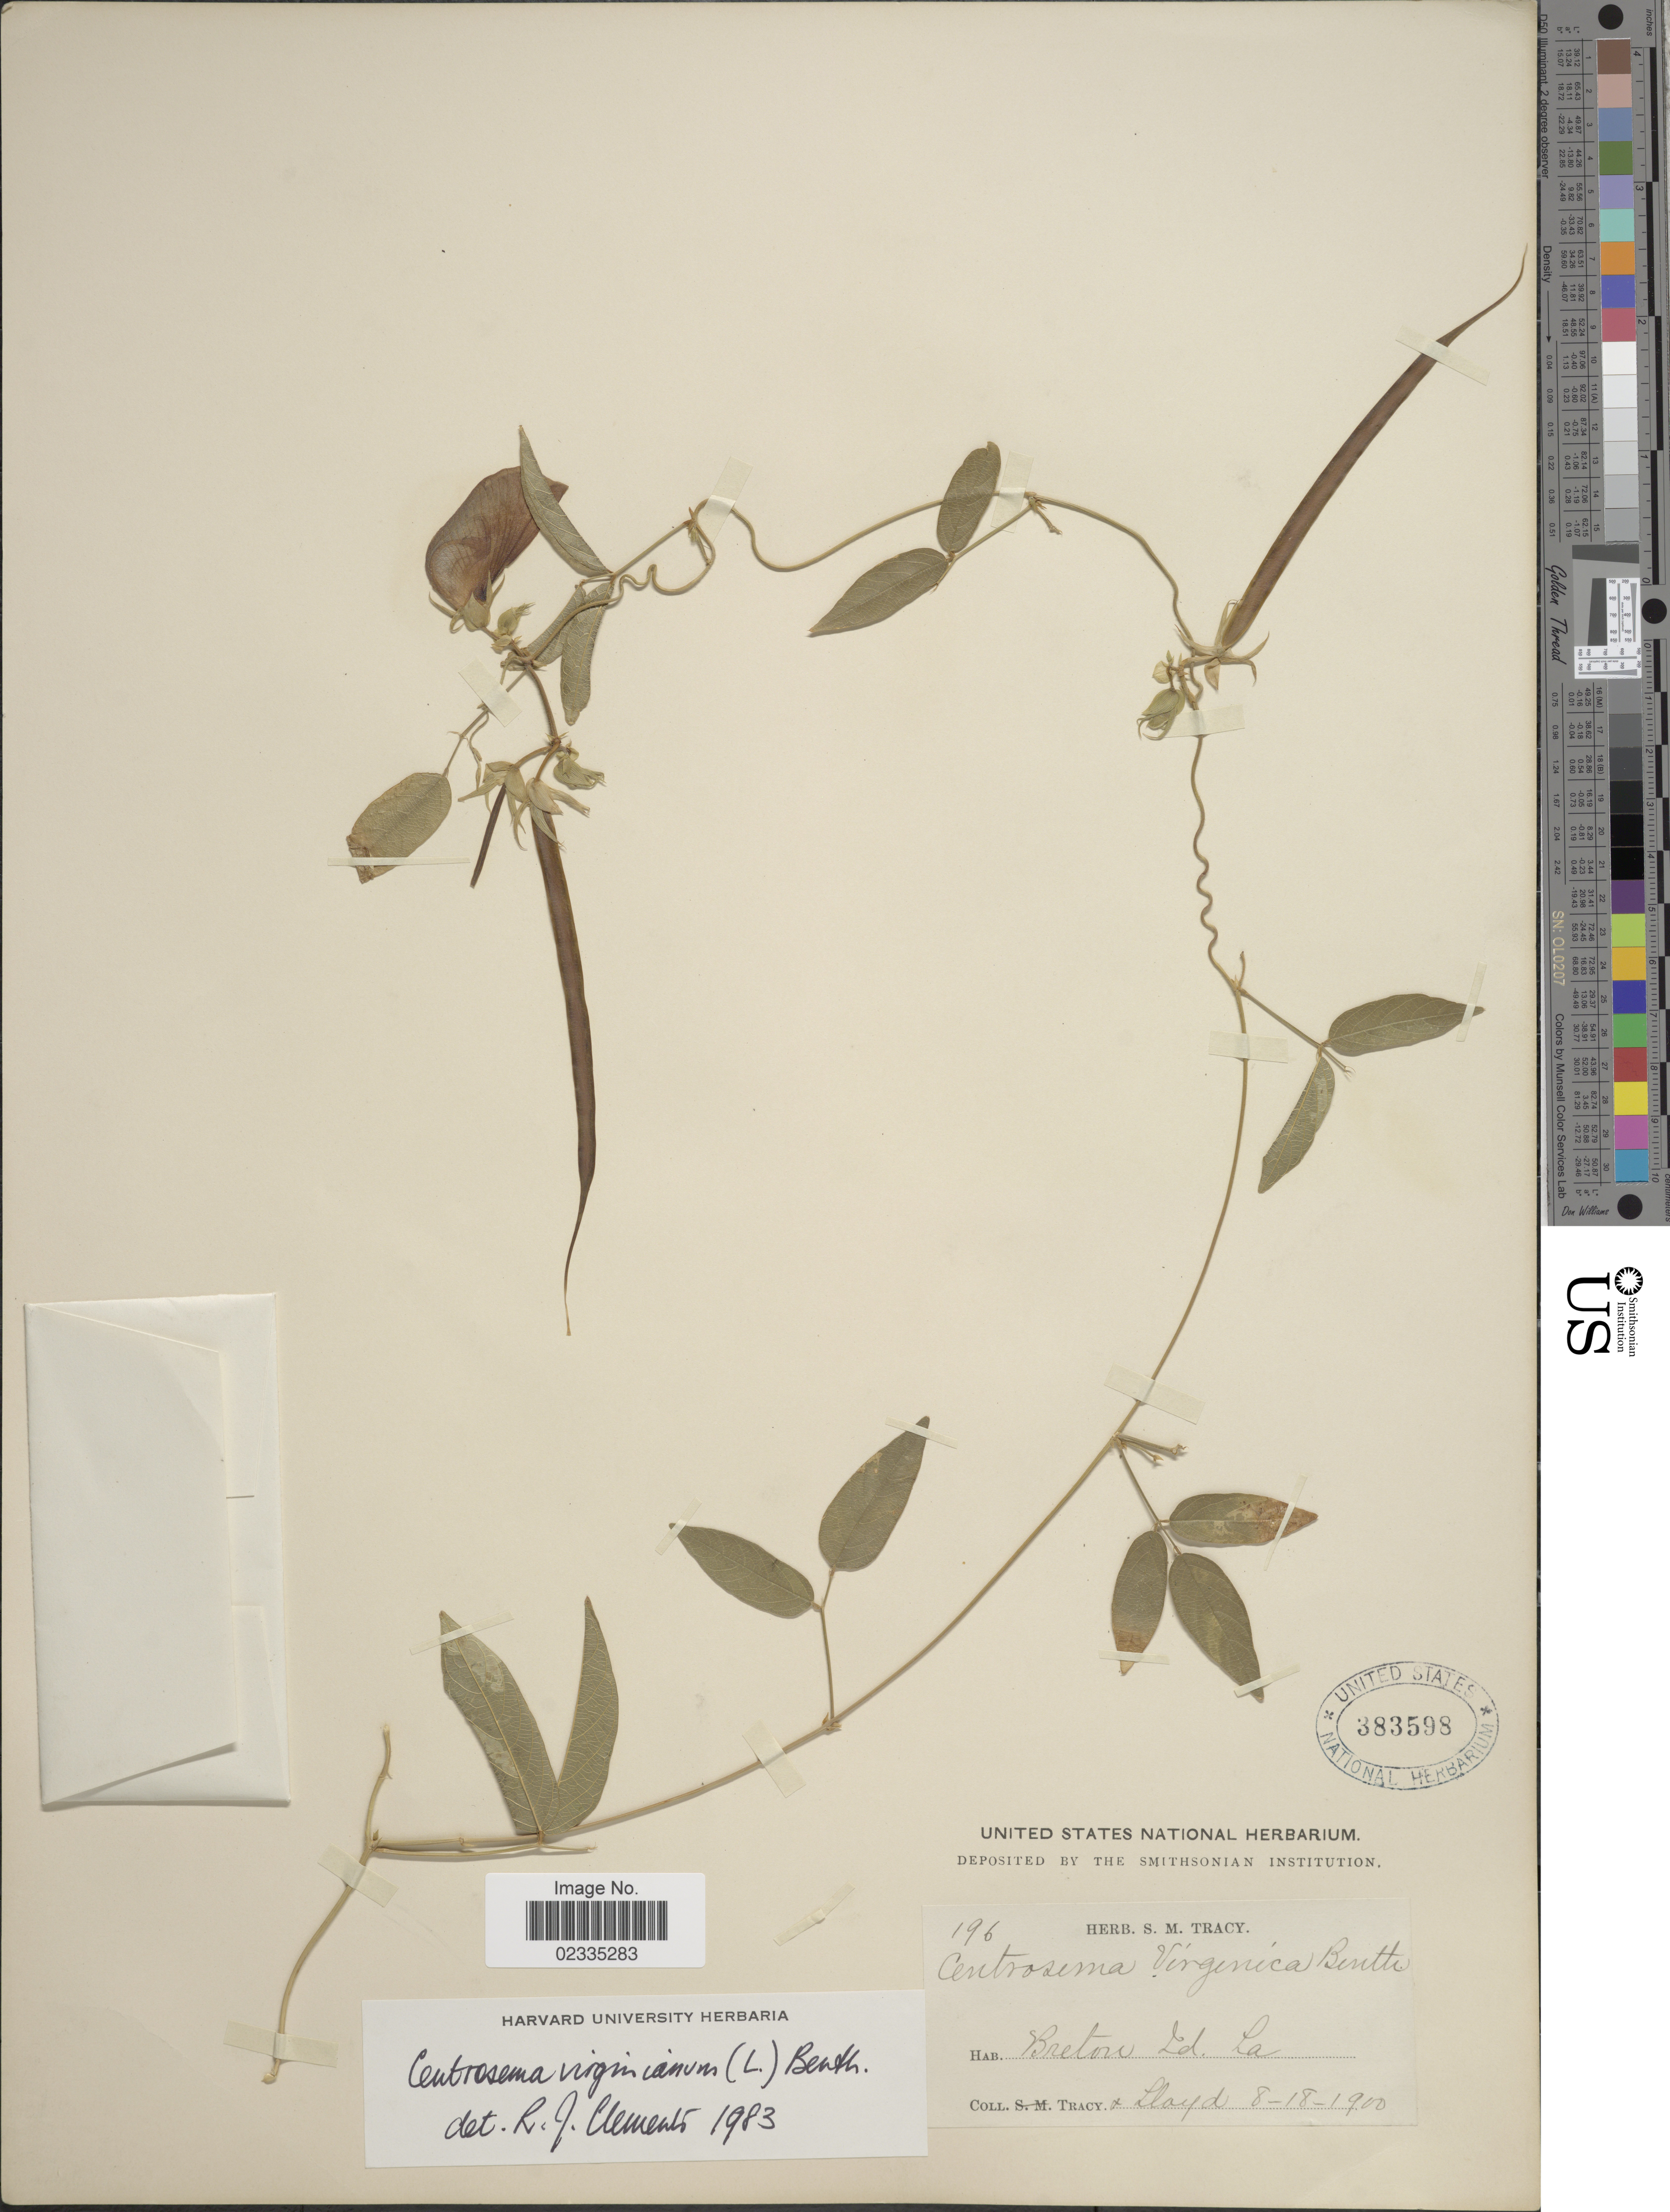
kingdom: Plantae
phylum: Tracheophyta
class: Magnoliopsida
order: Fabales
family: Fabaceae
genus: Centrosema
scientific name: Centrosema virginianum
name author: (L.) Benth.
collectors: -. Tracy & -- Lloyd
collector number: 196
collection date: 1900-08-18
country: United States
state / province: Louisiana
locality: Breton Id.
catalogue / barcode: US 383598